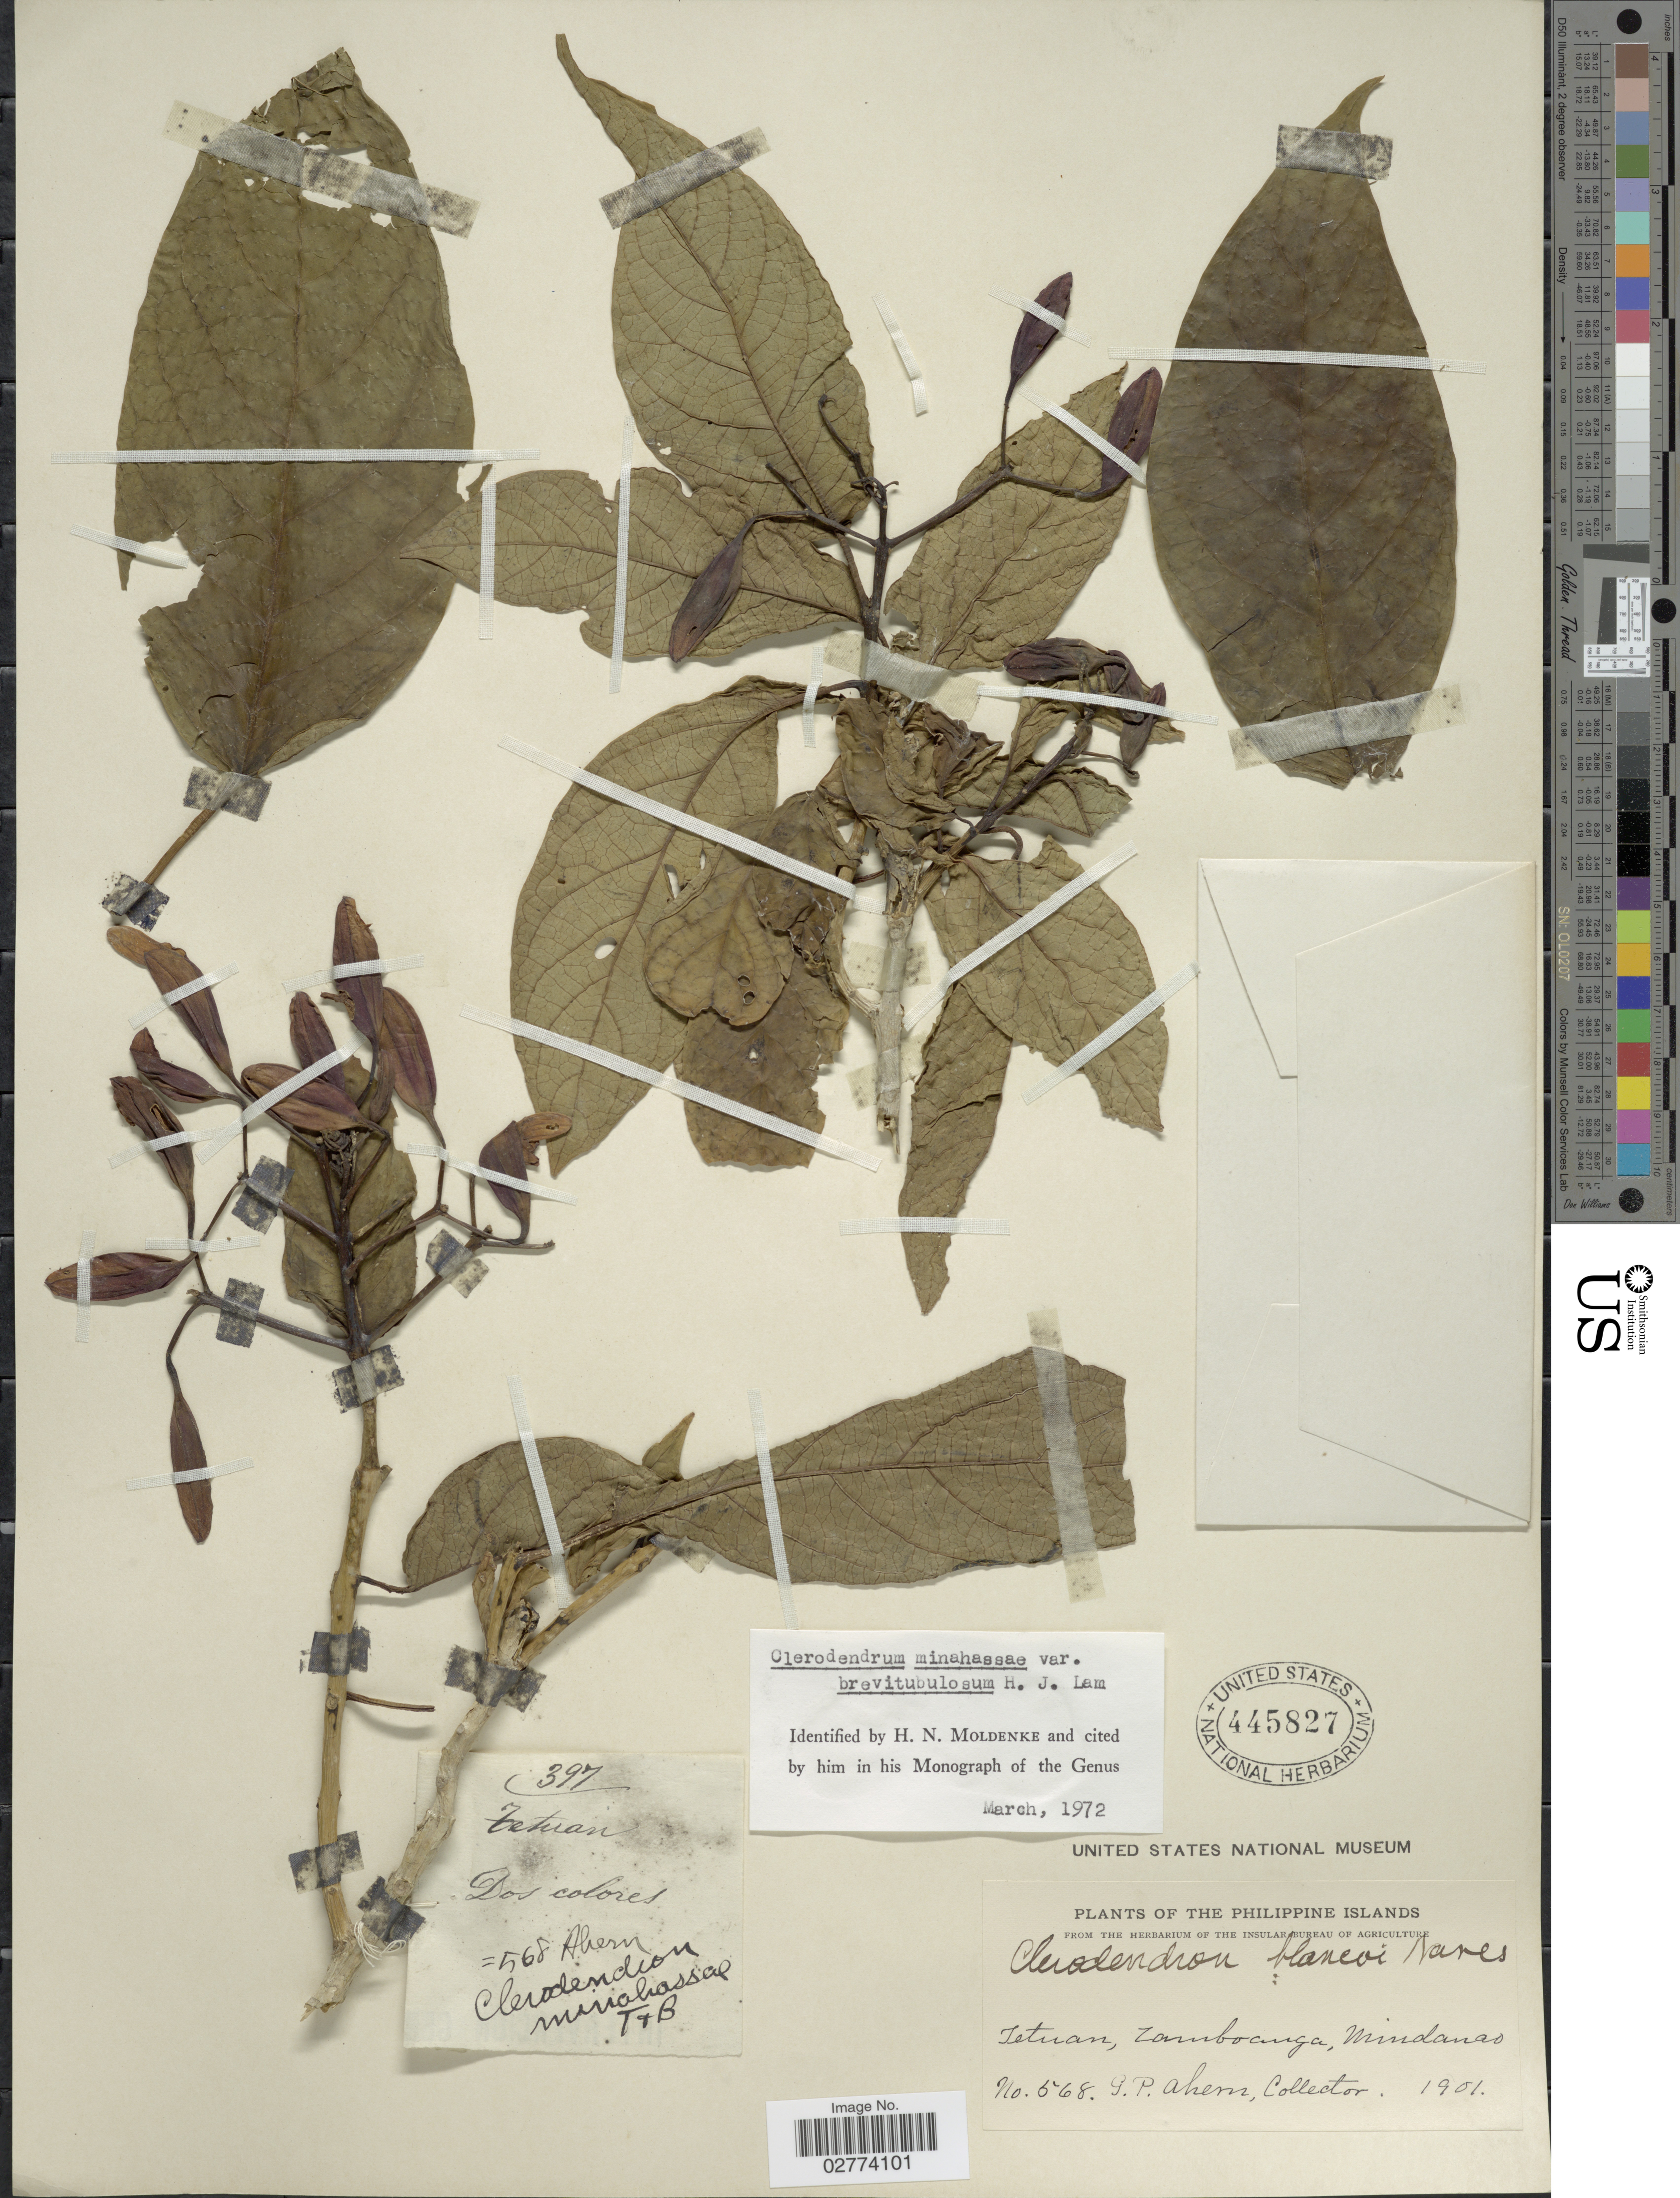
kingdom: Plantae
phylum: Tracheophyta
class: Magnoliopsida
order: Lamiales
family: Lamiaceae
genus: Clerodendrum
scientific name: Clerodendrum minahassae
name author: Teijsm. & Binn.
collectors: G. Ahern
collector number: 568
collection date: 1901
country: Philippines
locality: Tetuan, Zamboanga, Mindanao.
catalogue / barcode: US 445827